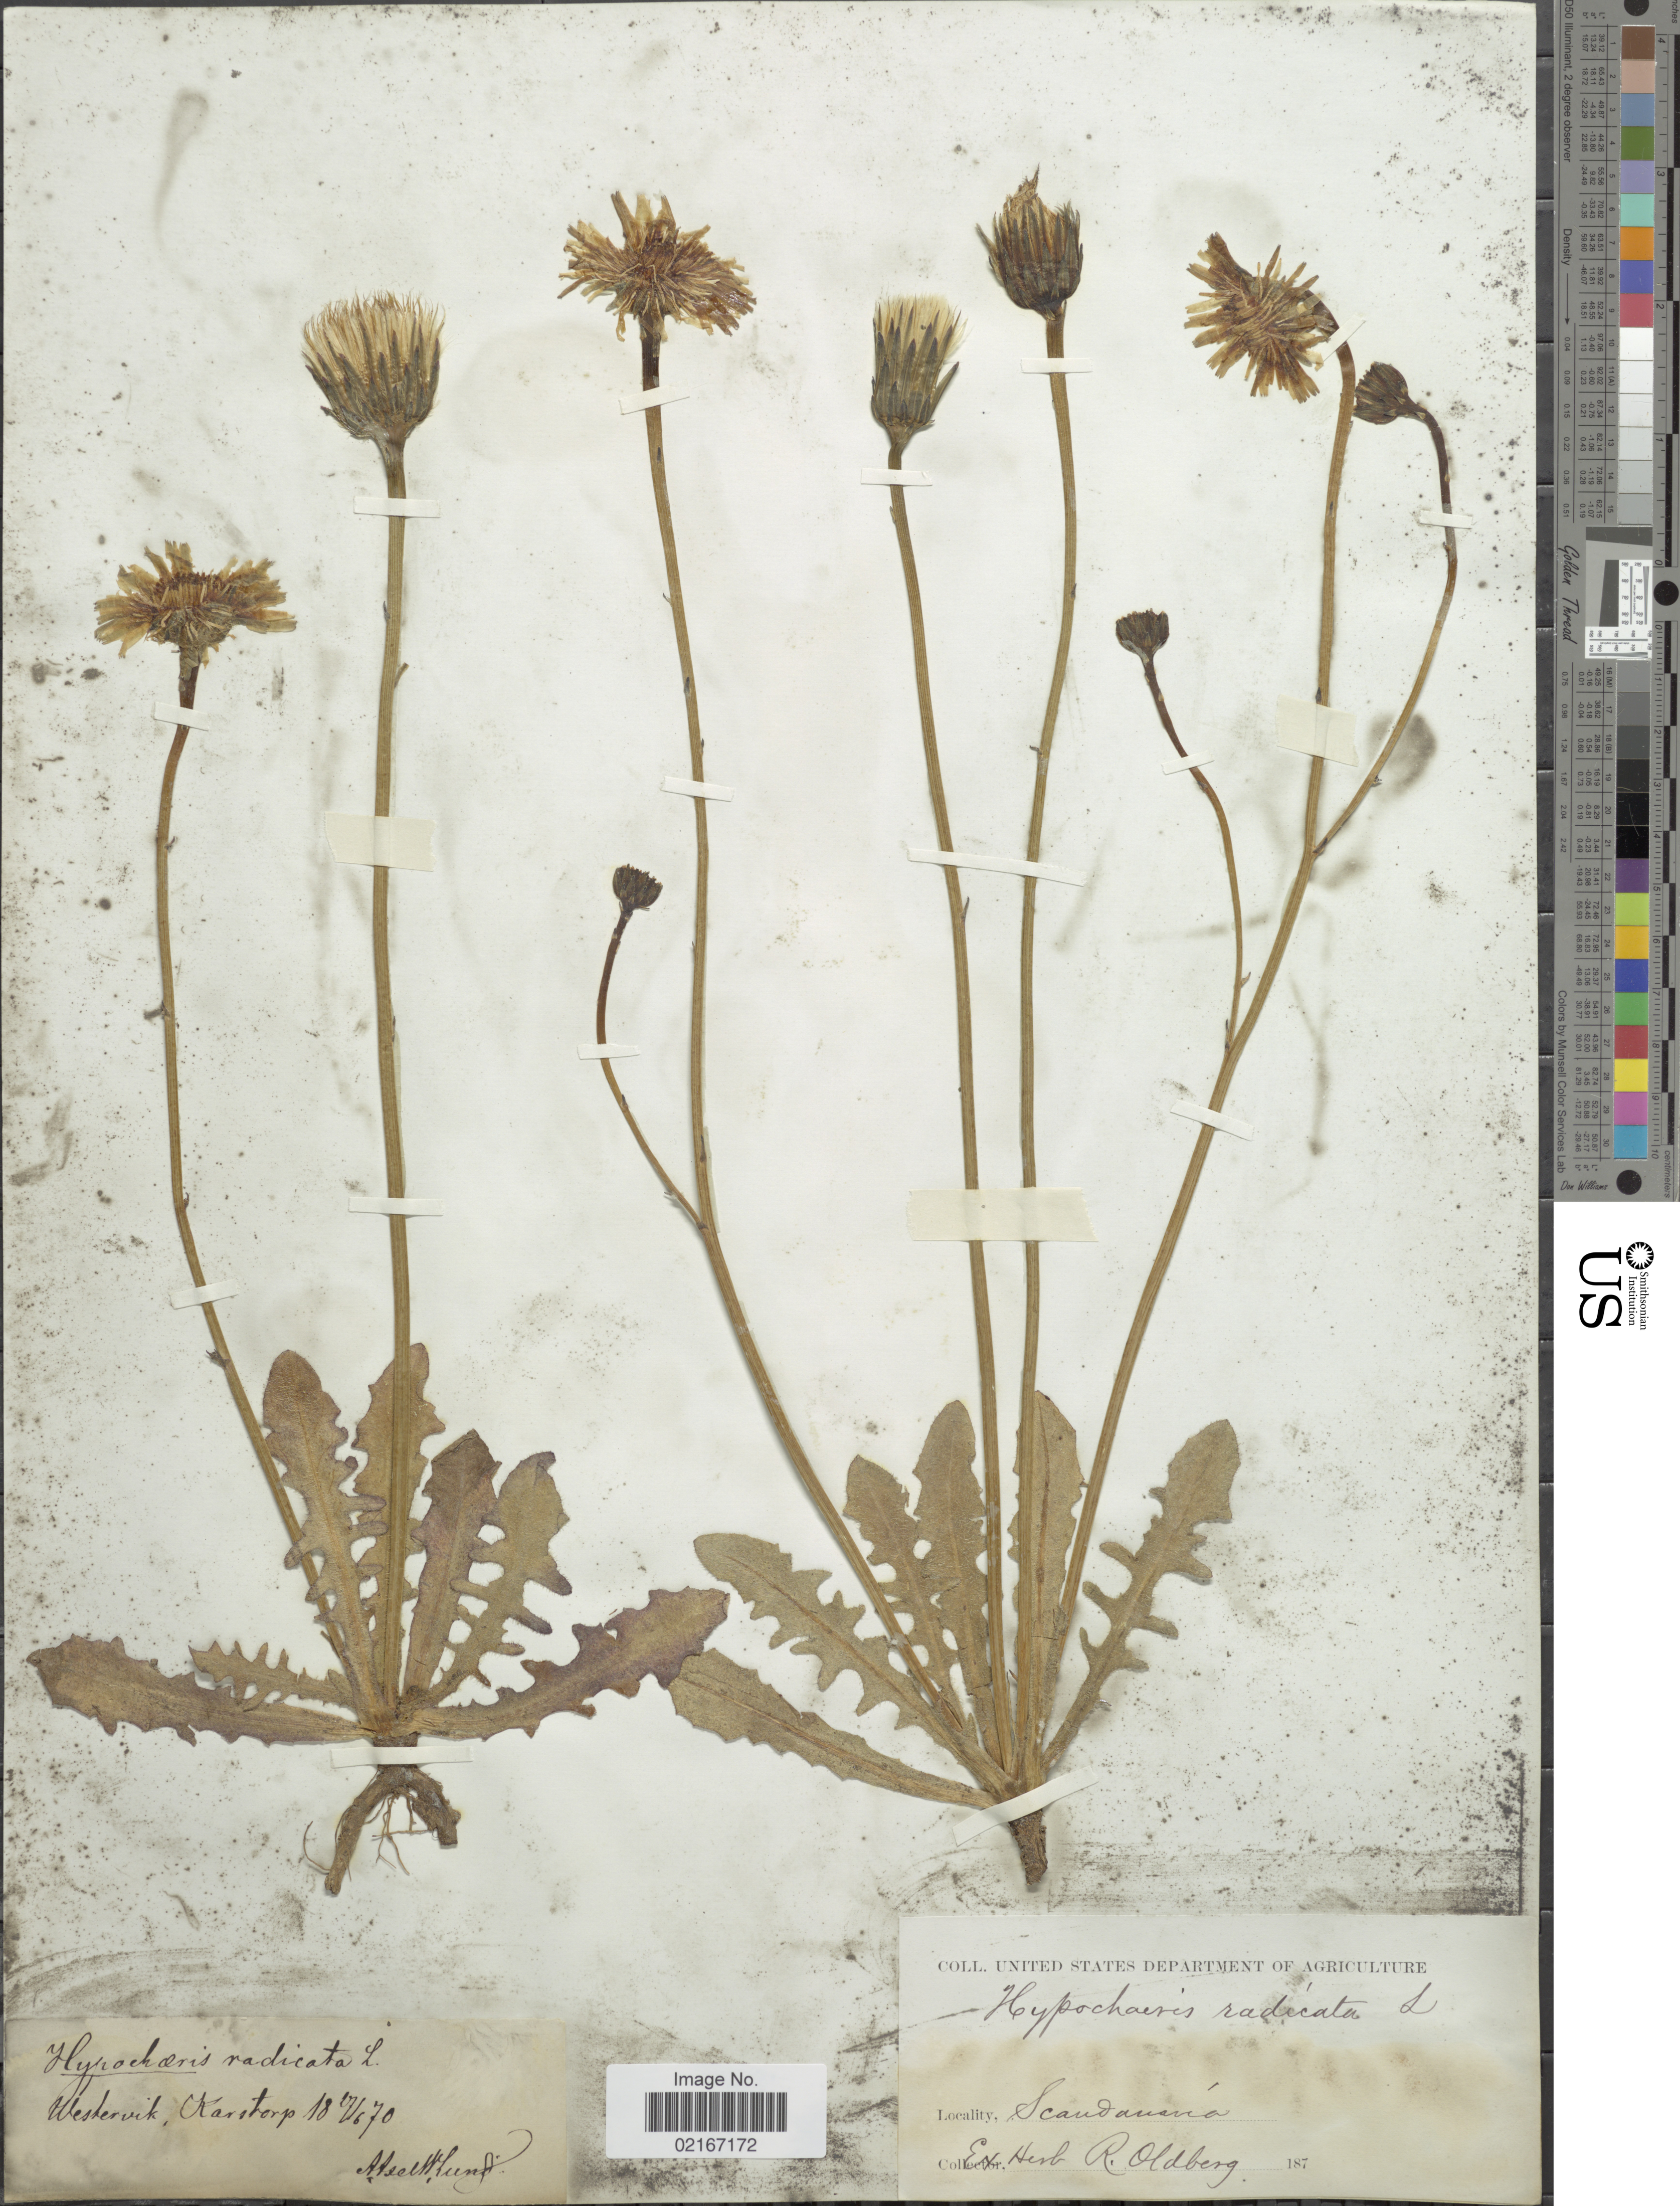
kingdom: Plantae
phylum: Tracheophyta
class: Magnoliopsida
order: Asterales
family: Asteraceae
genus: Hypochaeris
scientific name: Hypochaeris radicata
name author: L.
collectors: ex herb. R. Oldberg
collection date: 1970-05-18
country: Sweden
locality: Scandansvia, Westervik, Karstorp.